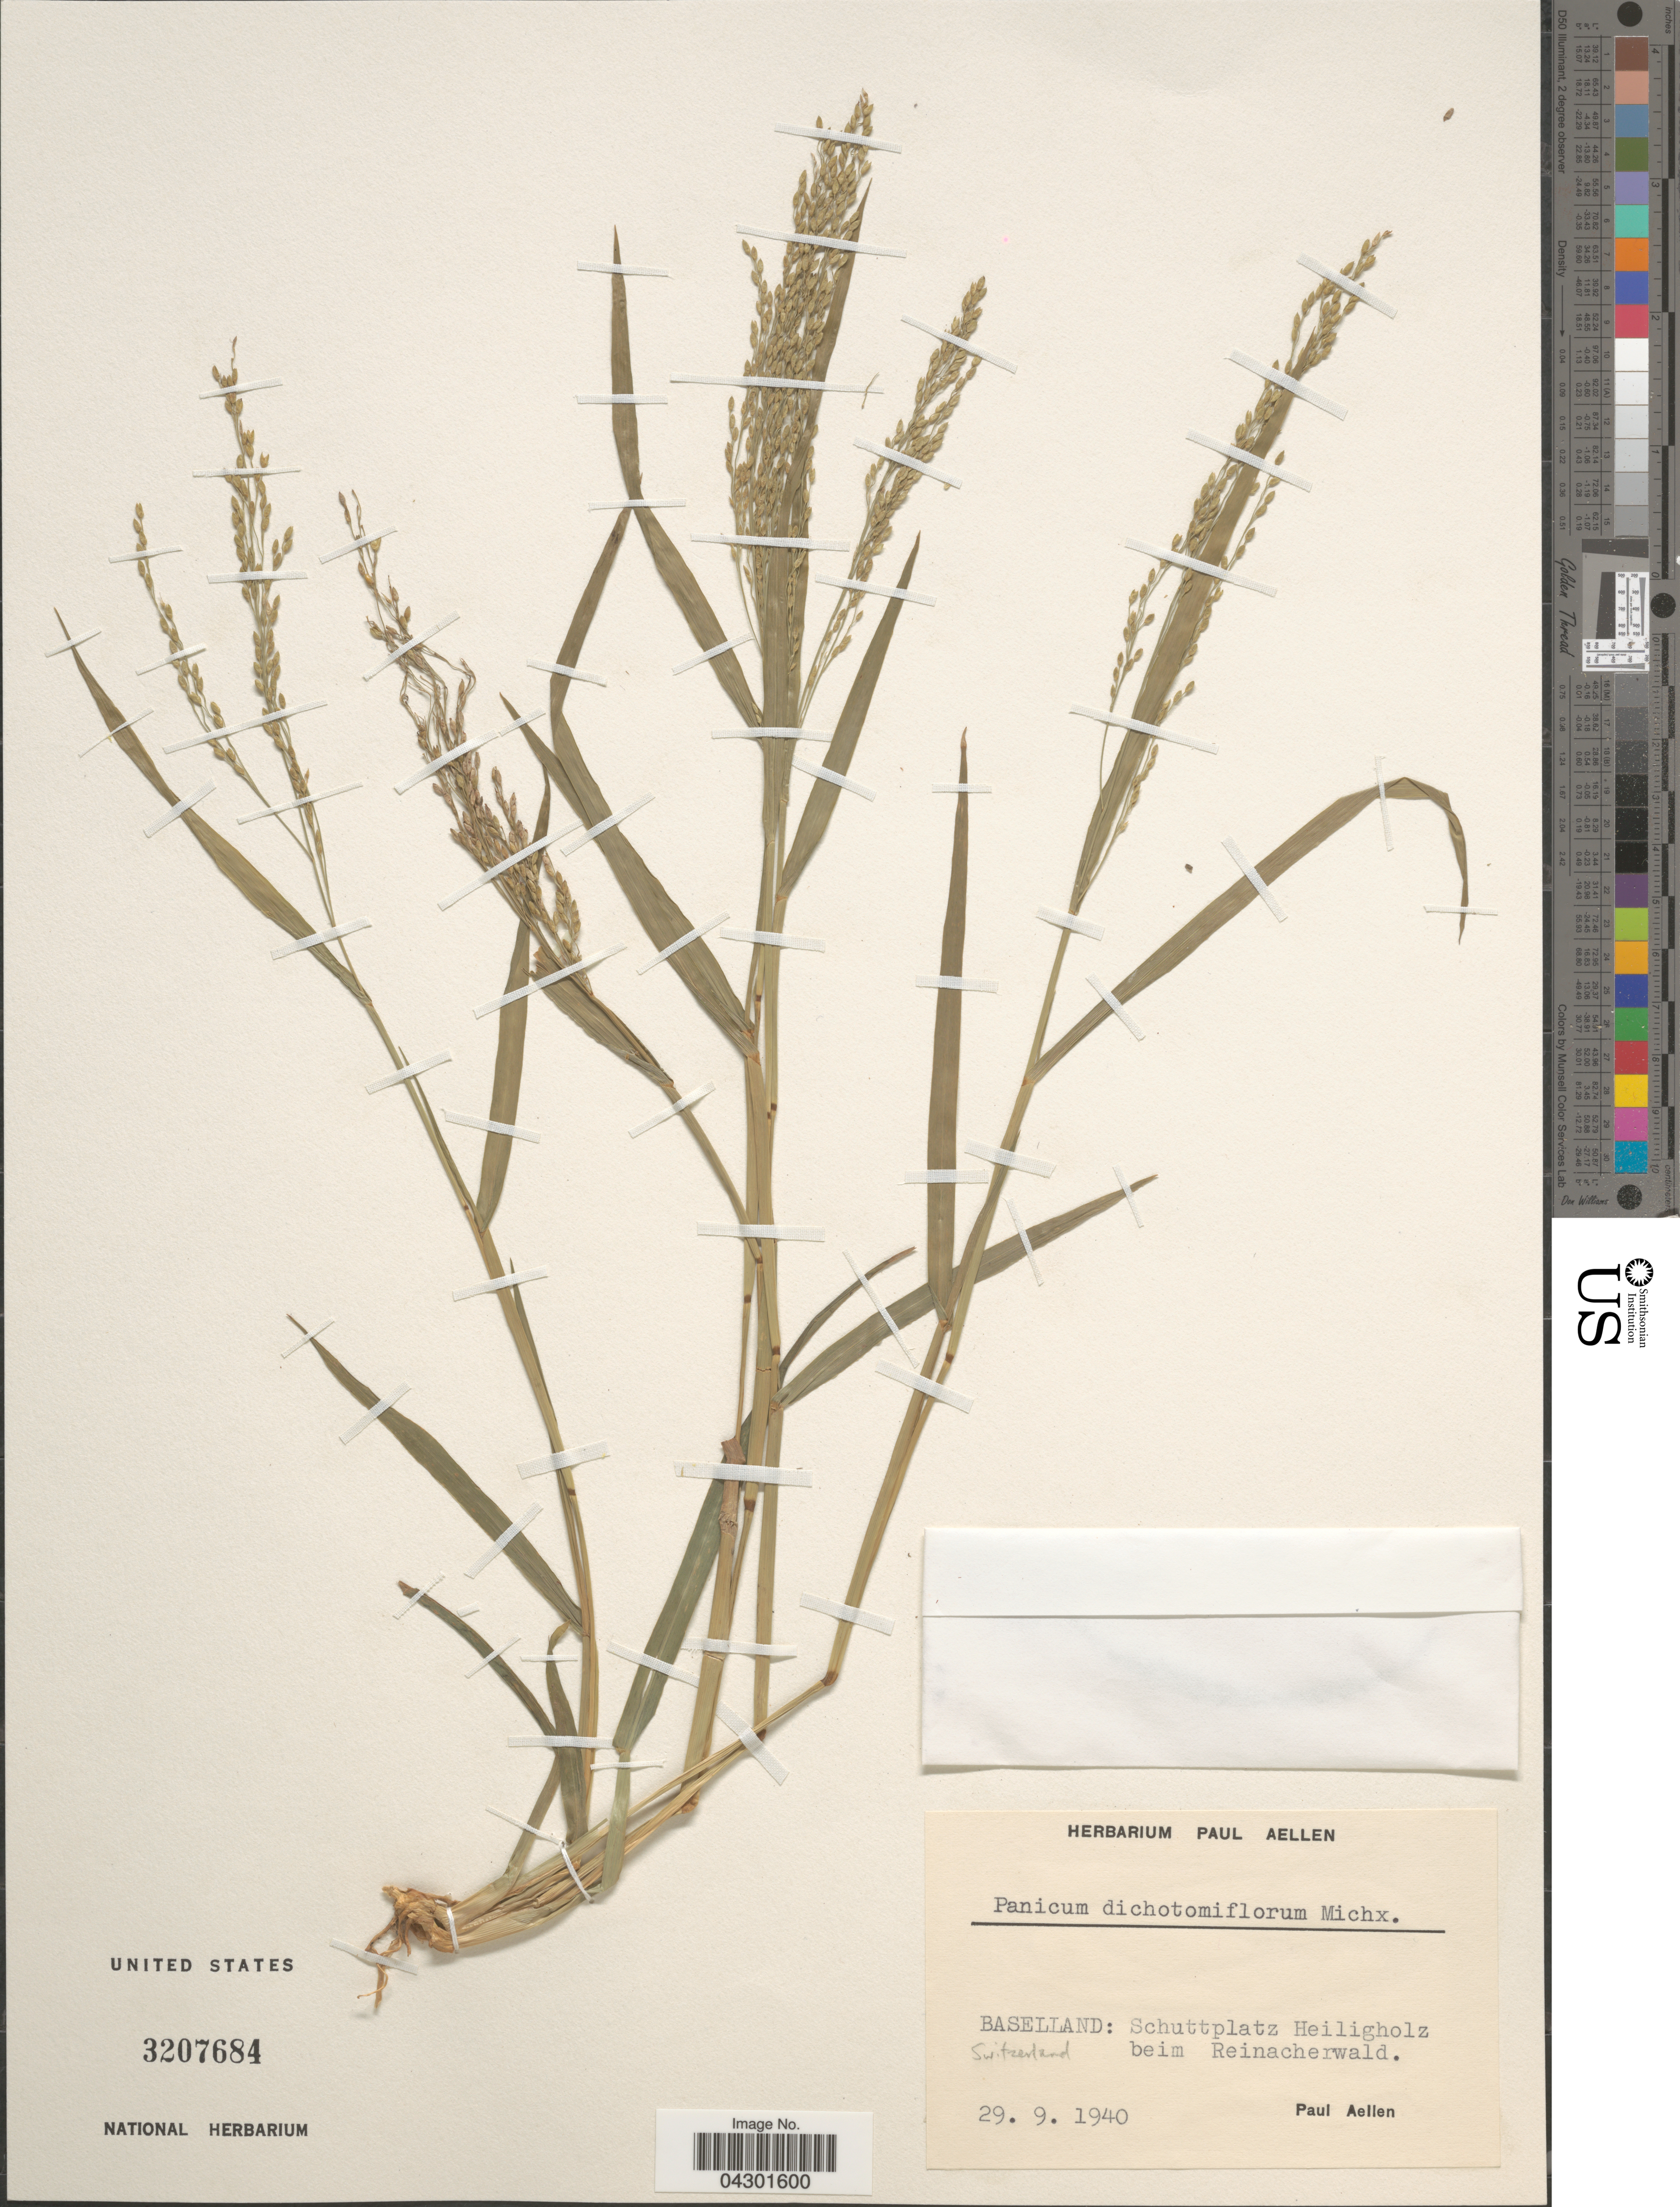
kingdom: Plantae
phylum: Tracheophyta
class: Liliopsida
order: Poales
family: Poaceae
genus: Panicum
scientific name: Panicum dichotomiflorum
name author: Michx.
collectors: P. Aellen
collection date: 1940-09-29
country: Switzerland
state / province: Basel-Landschaft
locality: Baselland: Schuttplatz Heiligholz beim Reinacherwald.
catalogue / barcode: US 3207684